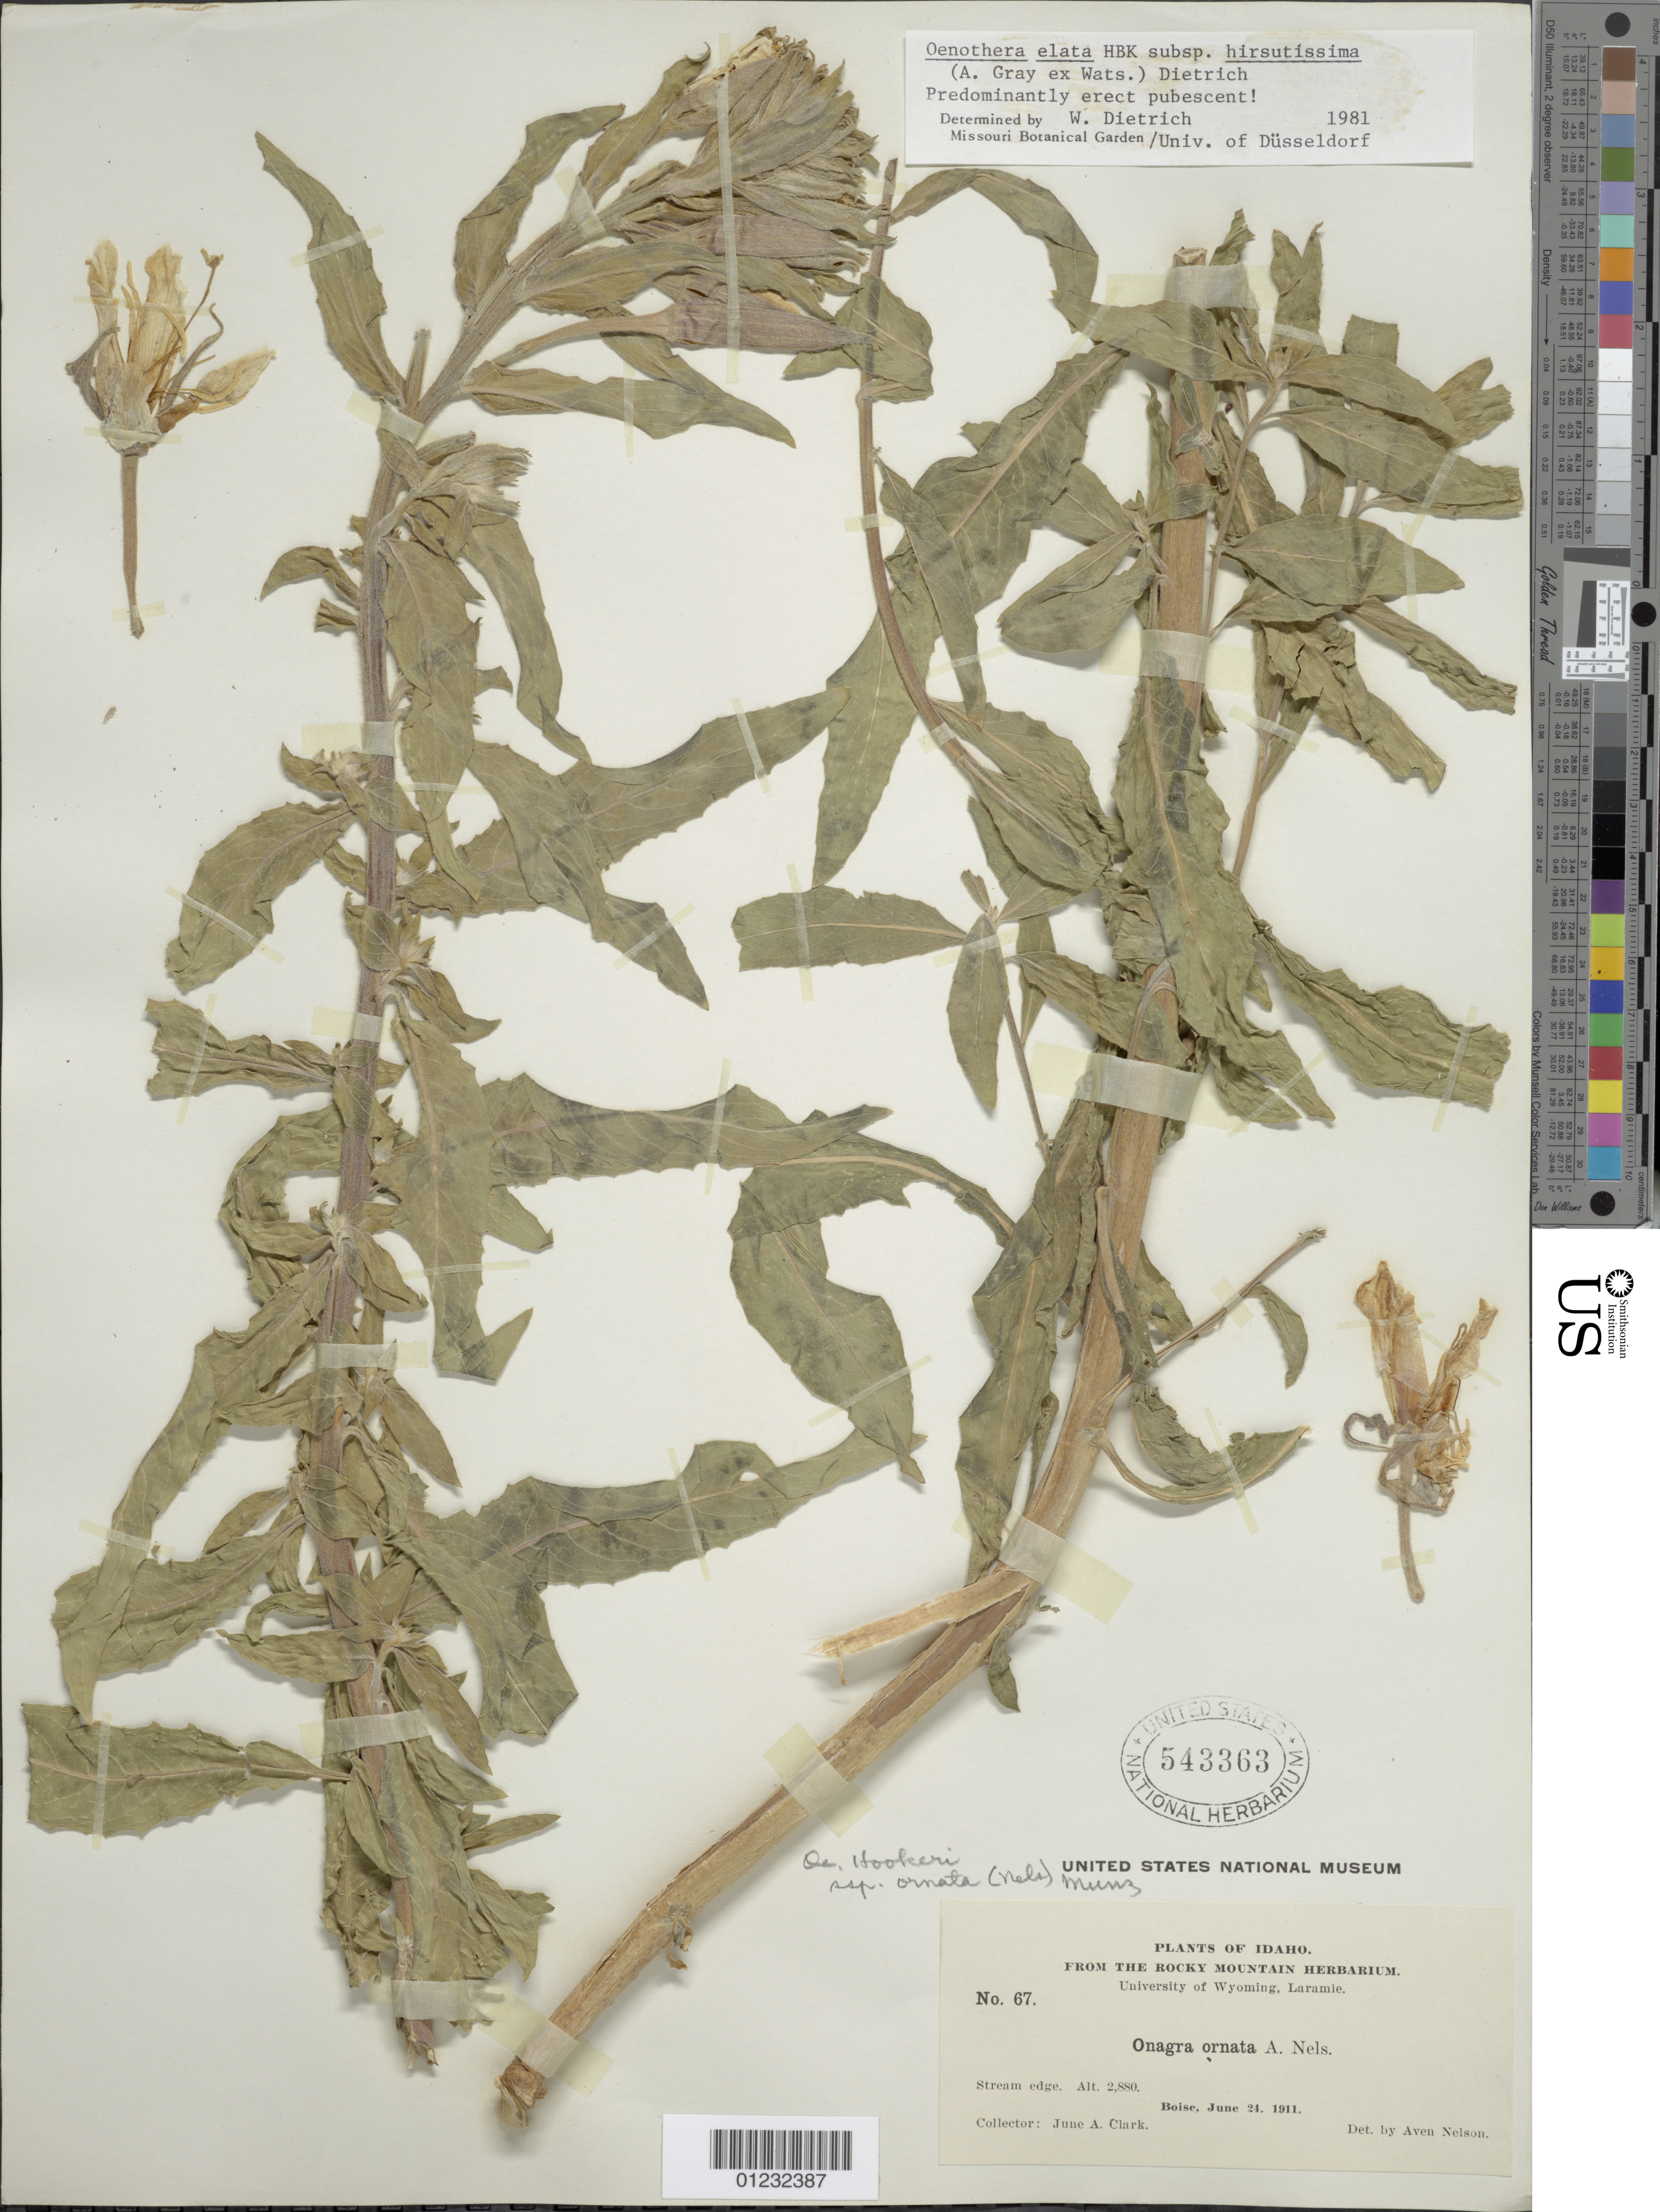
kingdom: Plantae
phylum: Tracheophyta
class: Magnoliopsida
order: Myrtales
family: Onagraceae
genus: Oenothera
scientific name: Oenothera elata subsp. hirsutissima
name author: (A. Gray ex S. Watson) W. Dietr.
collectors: J. A. Clark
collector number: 67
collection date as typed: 24 Jun 1911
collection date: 1911-06-24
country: United States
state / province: Idaho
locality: Boise.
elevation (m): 878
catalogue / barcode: US 543363